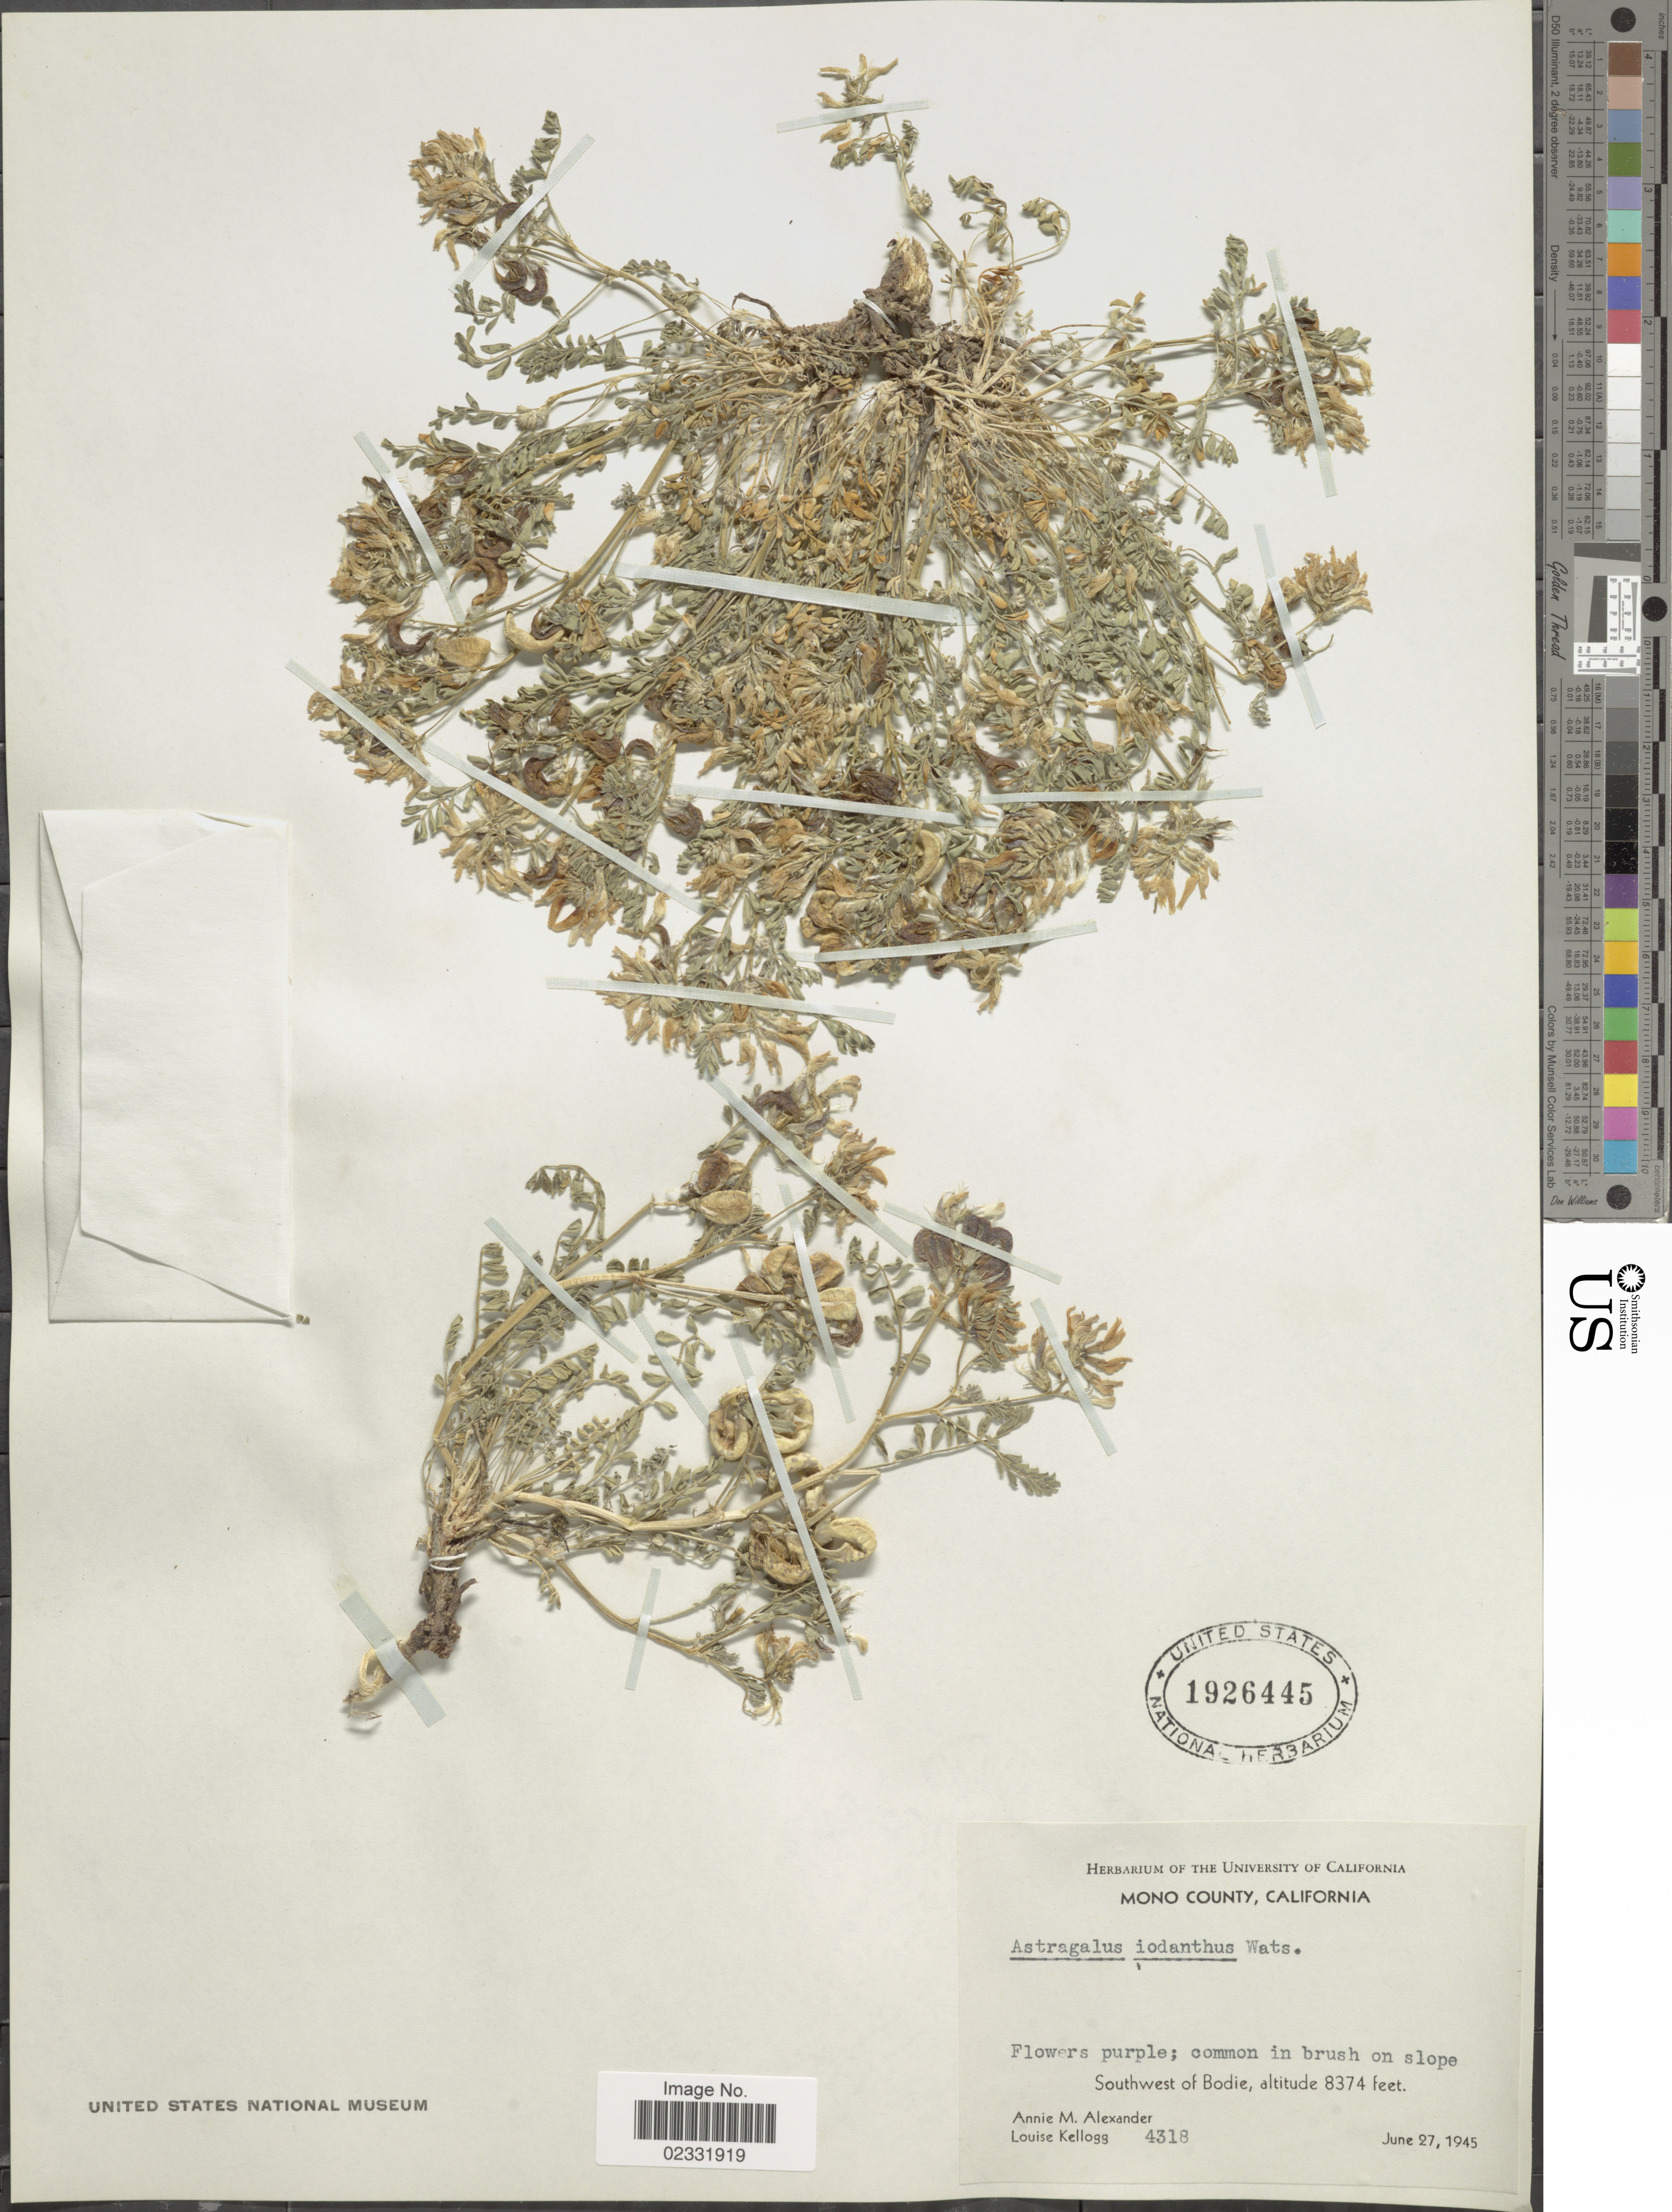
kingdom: Plantae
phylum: Tracheophyta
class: Magnoliopsida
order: Fabales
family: Fabaceae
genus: Astragalus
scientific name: Astragalus iodanthus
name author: S. Watson in C. King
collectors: A. M. Alexander & L. Kellogg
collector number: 4318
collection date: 1945-06-27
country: United States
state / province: California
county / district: Mono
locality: Mono County, Southwest of Bodie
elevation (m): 2552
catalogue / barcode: US 1926445